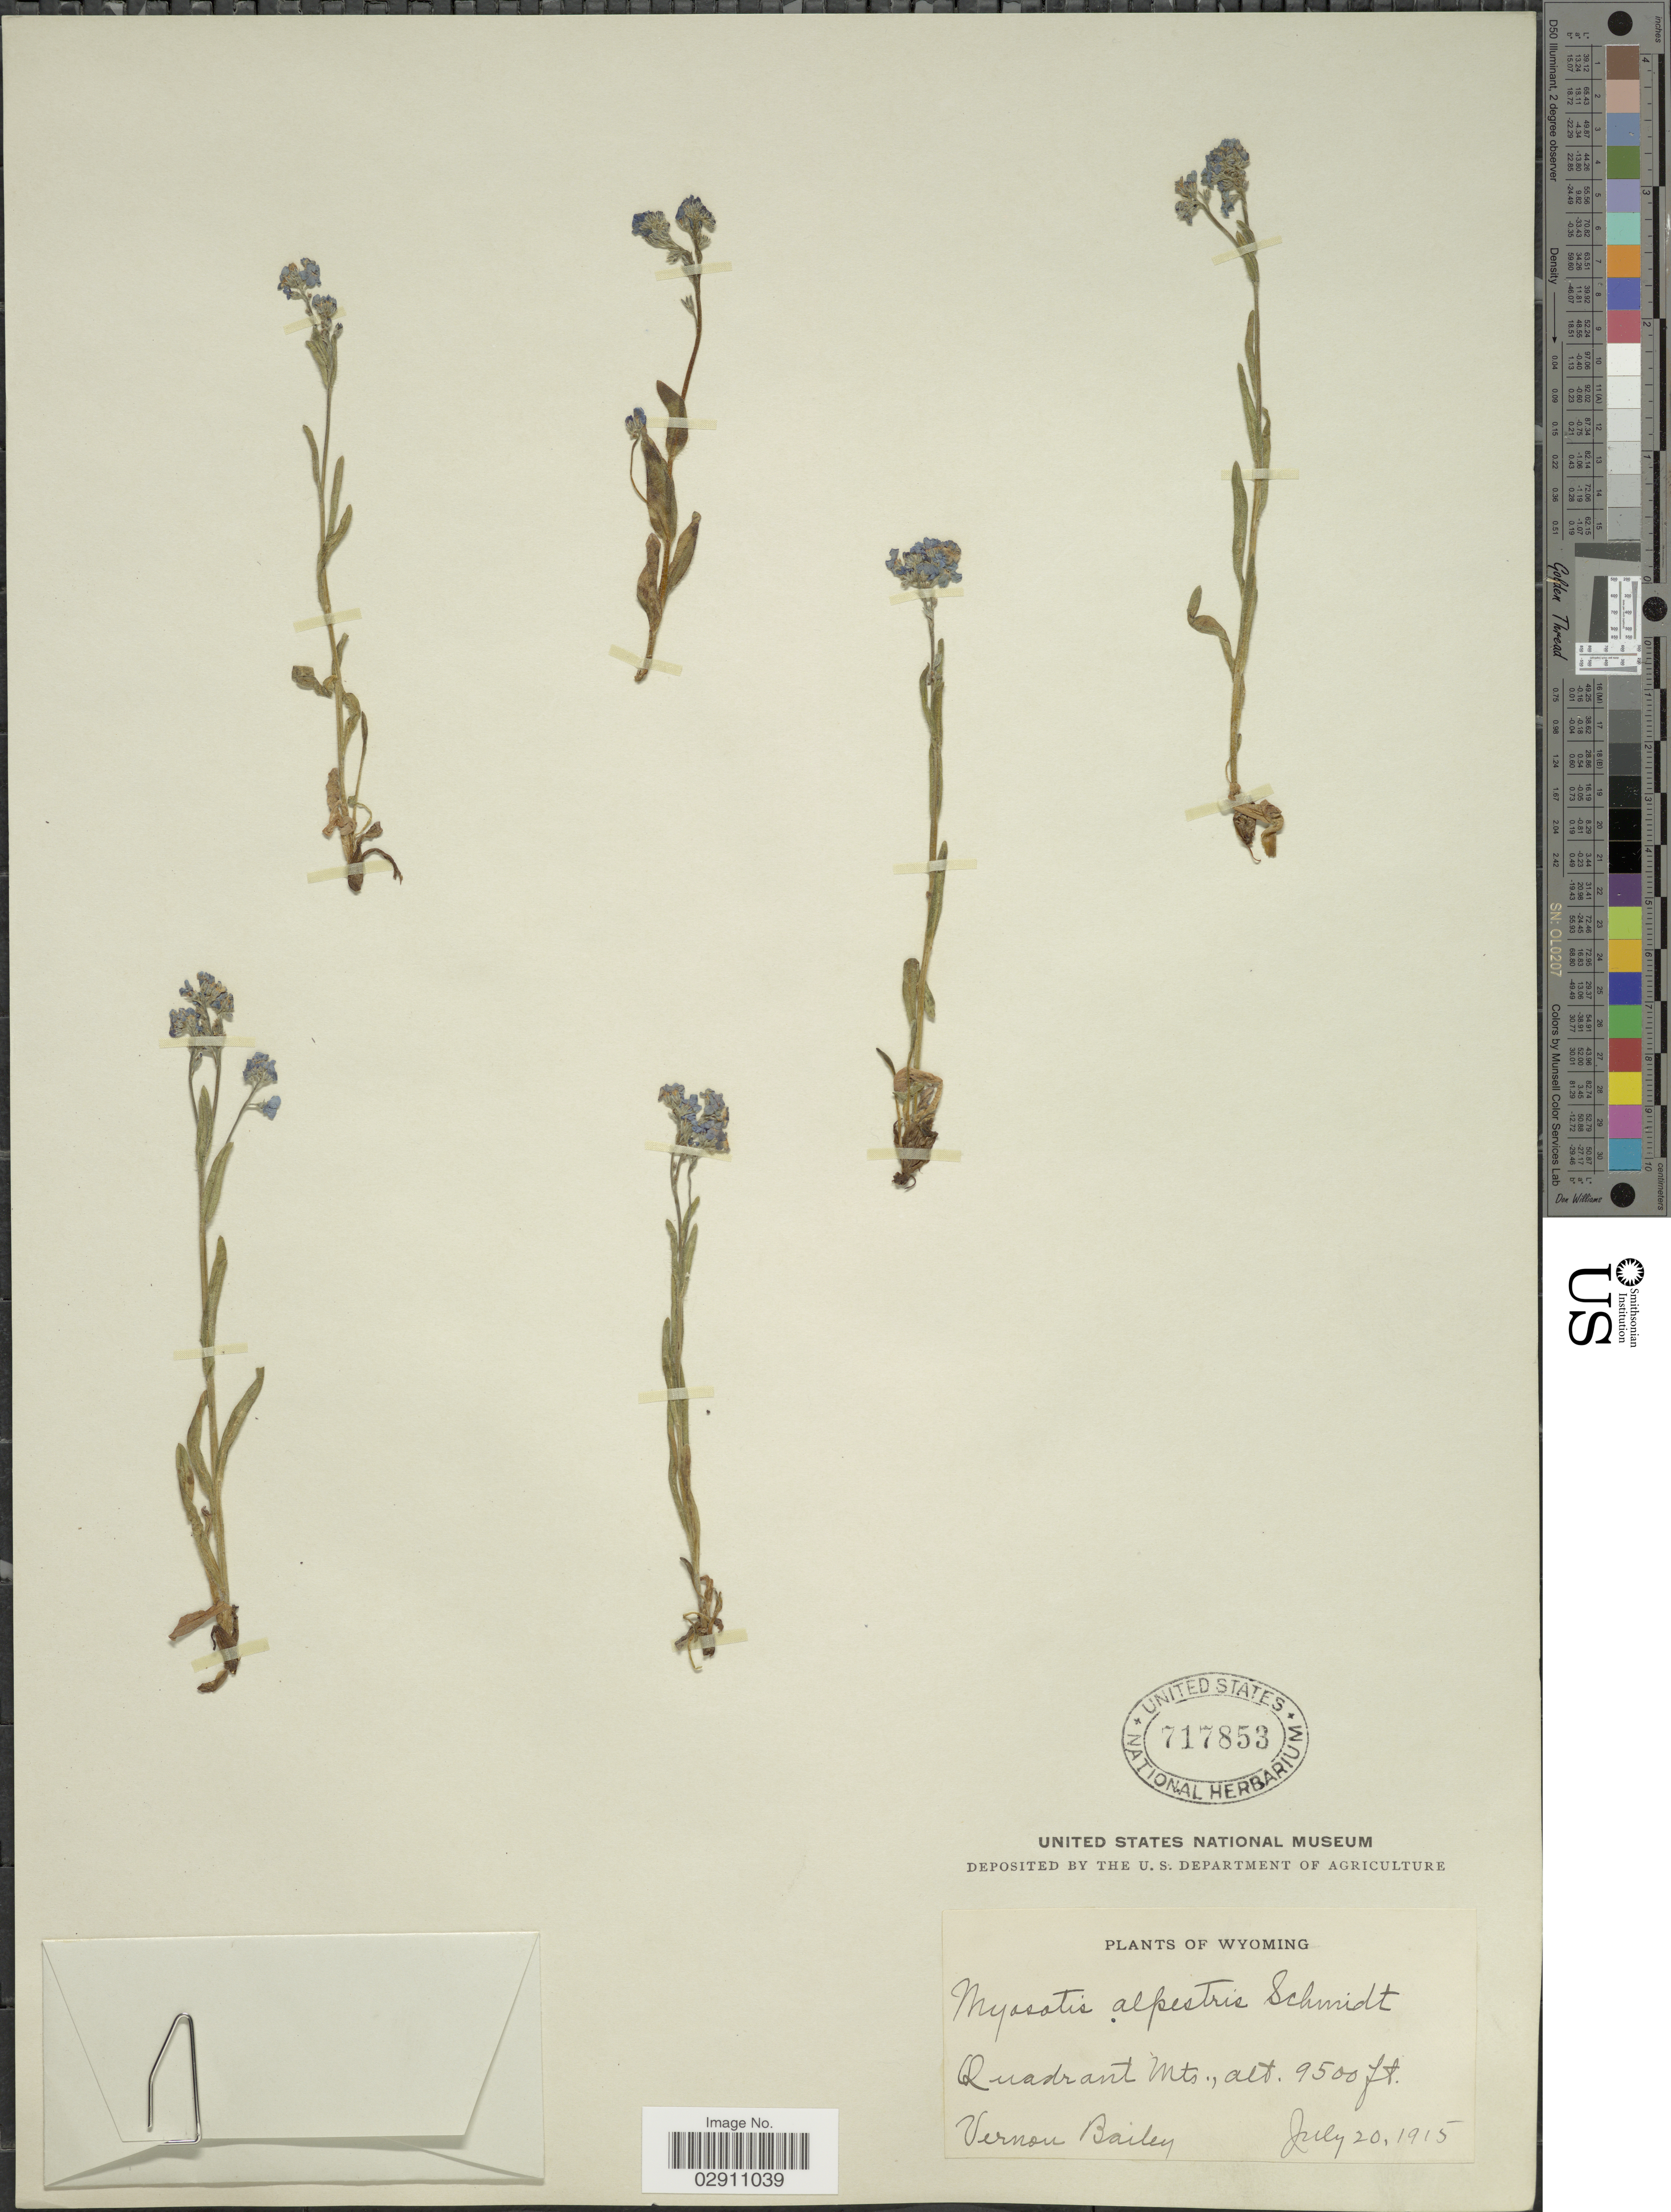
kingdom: Plantae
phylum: Tracheophyta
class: Magnoliopsida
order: Boraginales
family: Boraginaceae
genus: Myosotis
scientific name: Myosotis alpestris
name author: F.W. Schmidt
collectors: V. O. Bailey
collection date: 1915-07-20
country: United States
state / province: Wyoming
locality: Quadrant Mts.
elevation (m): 2896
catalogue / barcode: US 717853